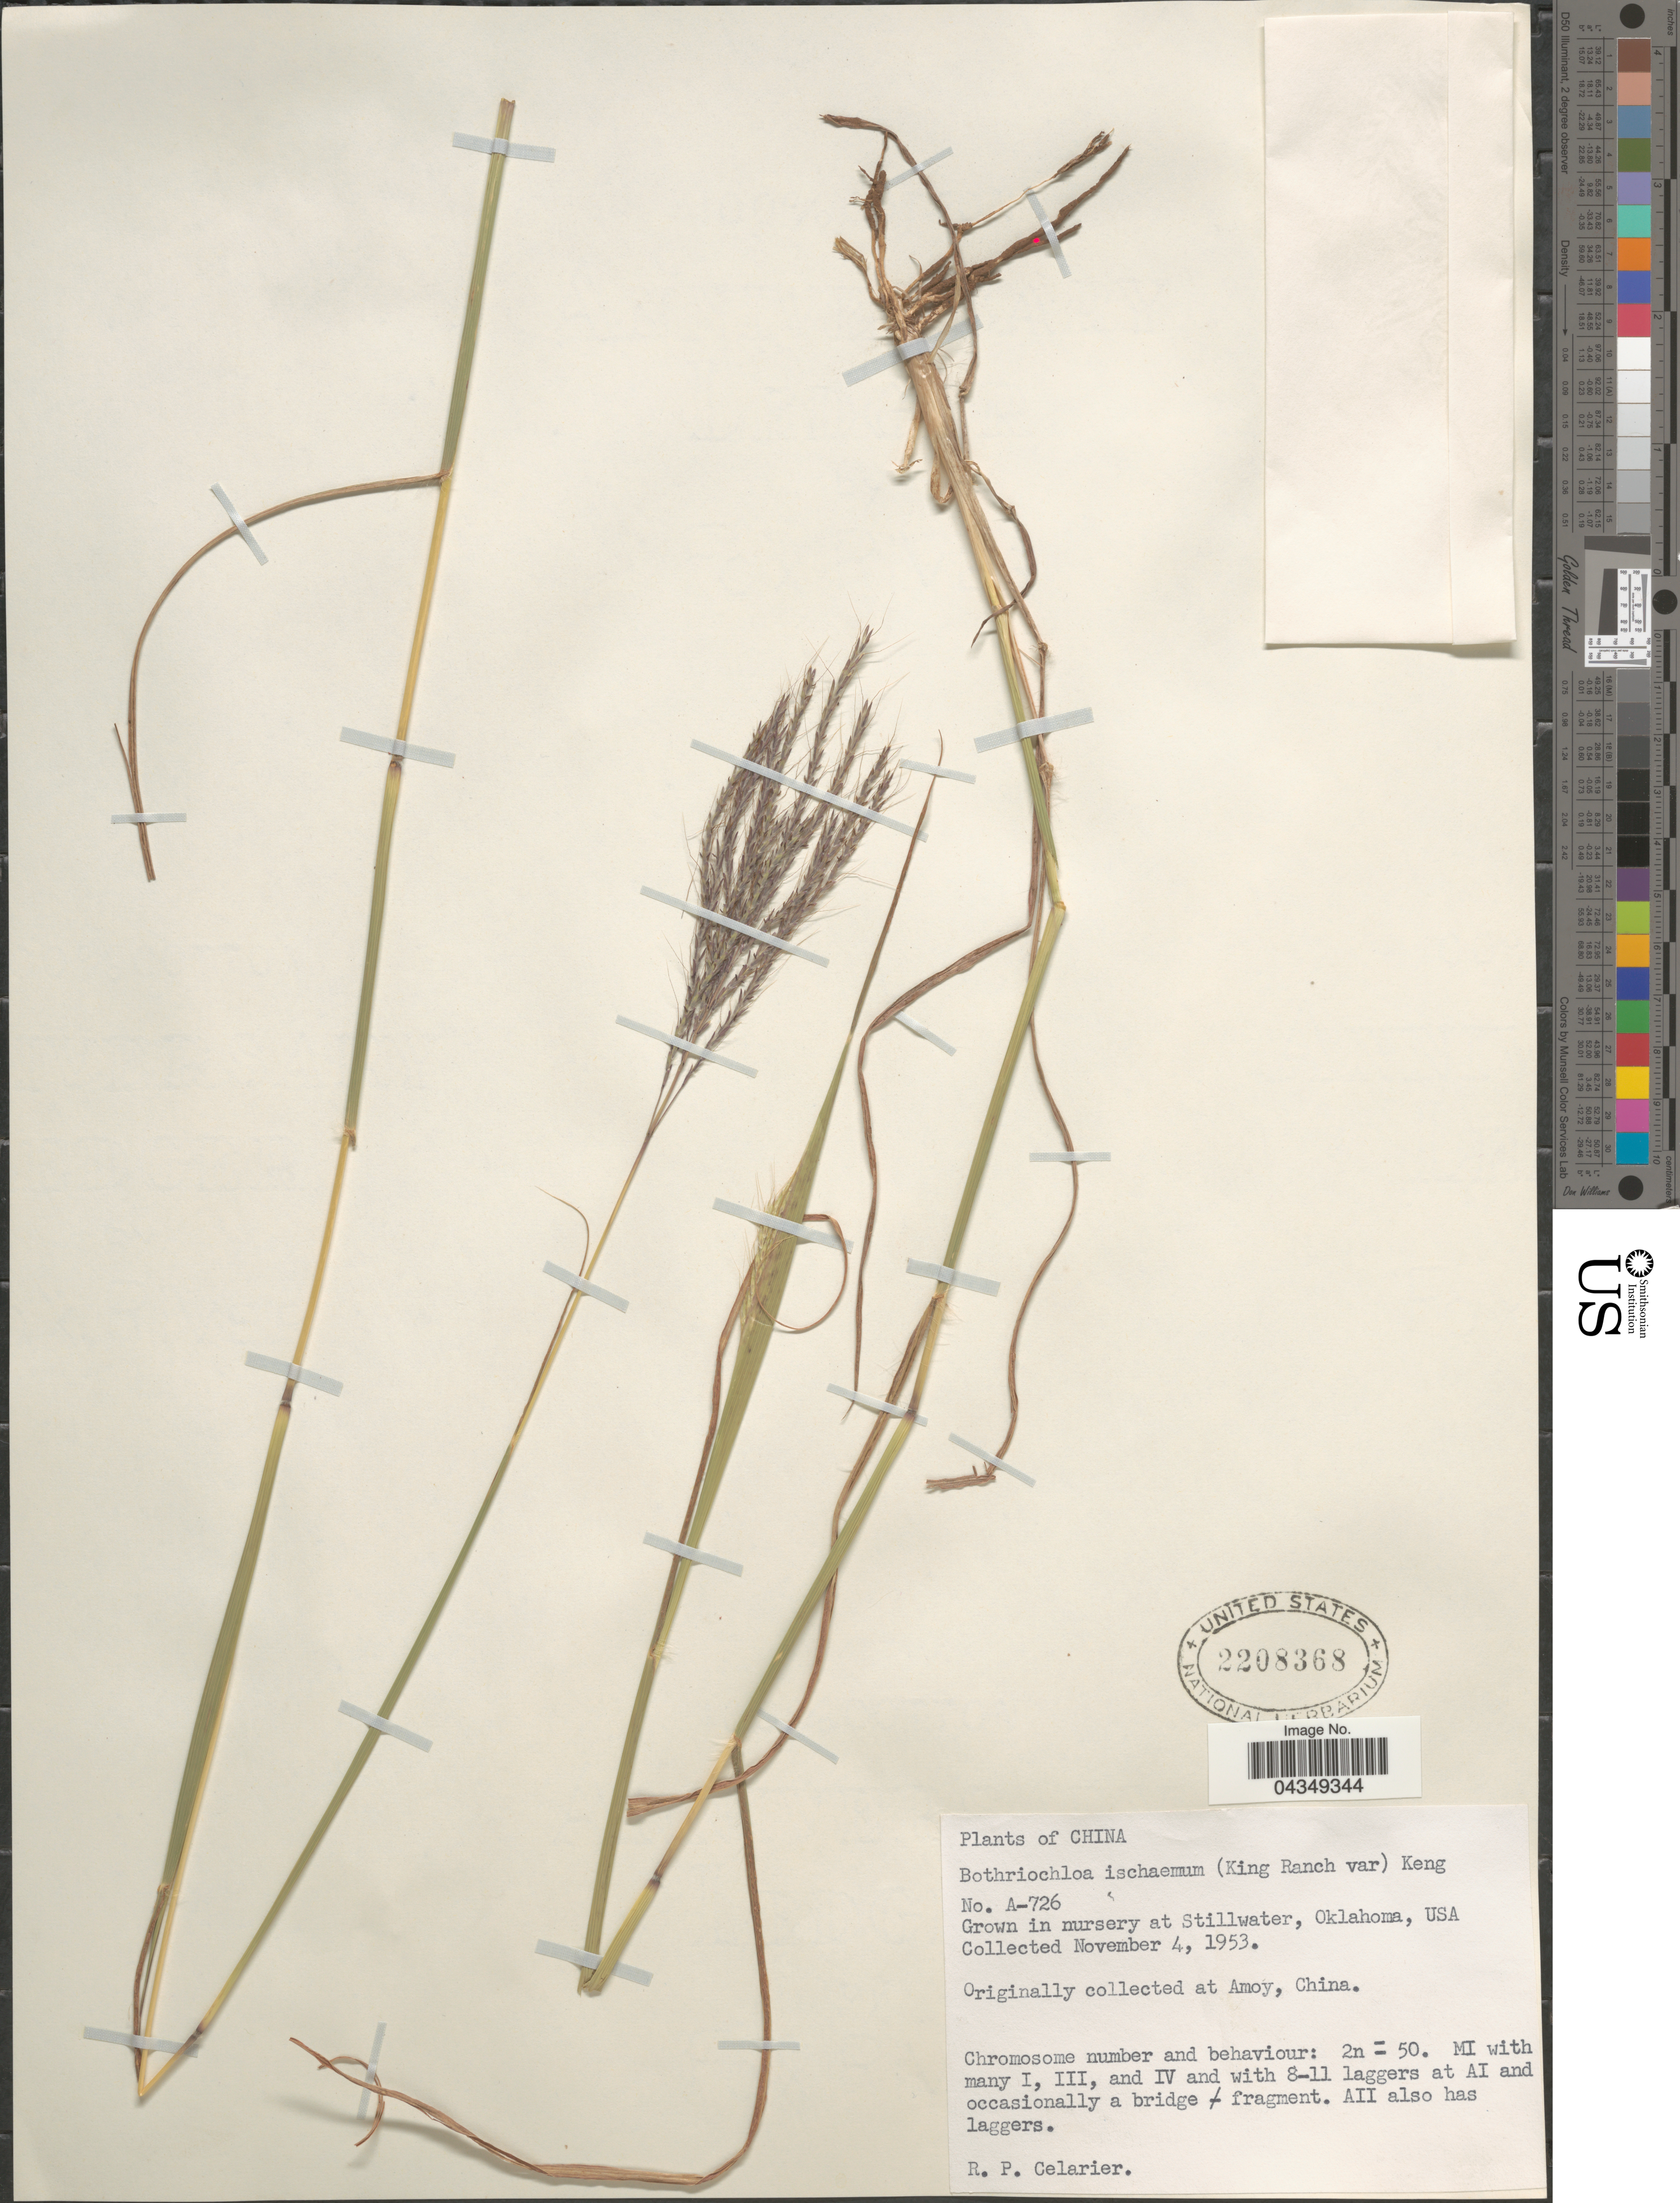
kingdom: Plantae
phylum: Tracheophyta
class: Liliopsida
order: Poales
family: Poaceae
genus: Bothriochloa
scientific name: Bothriochloa ischaemum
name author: (L.) Keng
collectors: R. Celarier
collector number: A-726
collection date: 1953-11-04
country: United States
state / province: Oklahoma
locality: Grown in nursery at Stillwater.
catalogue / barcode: US 2208368